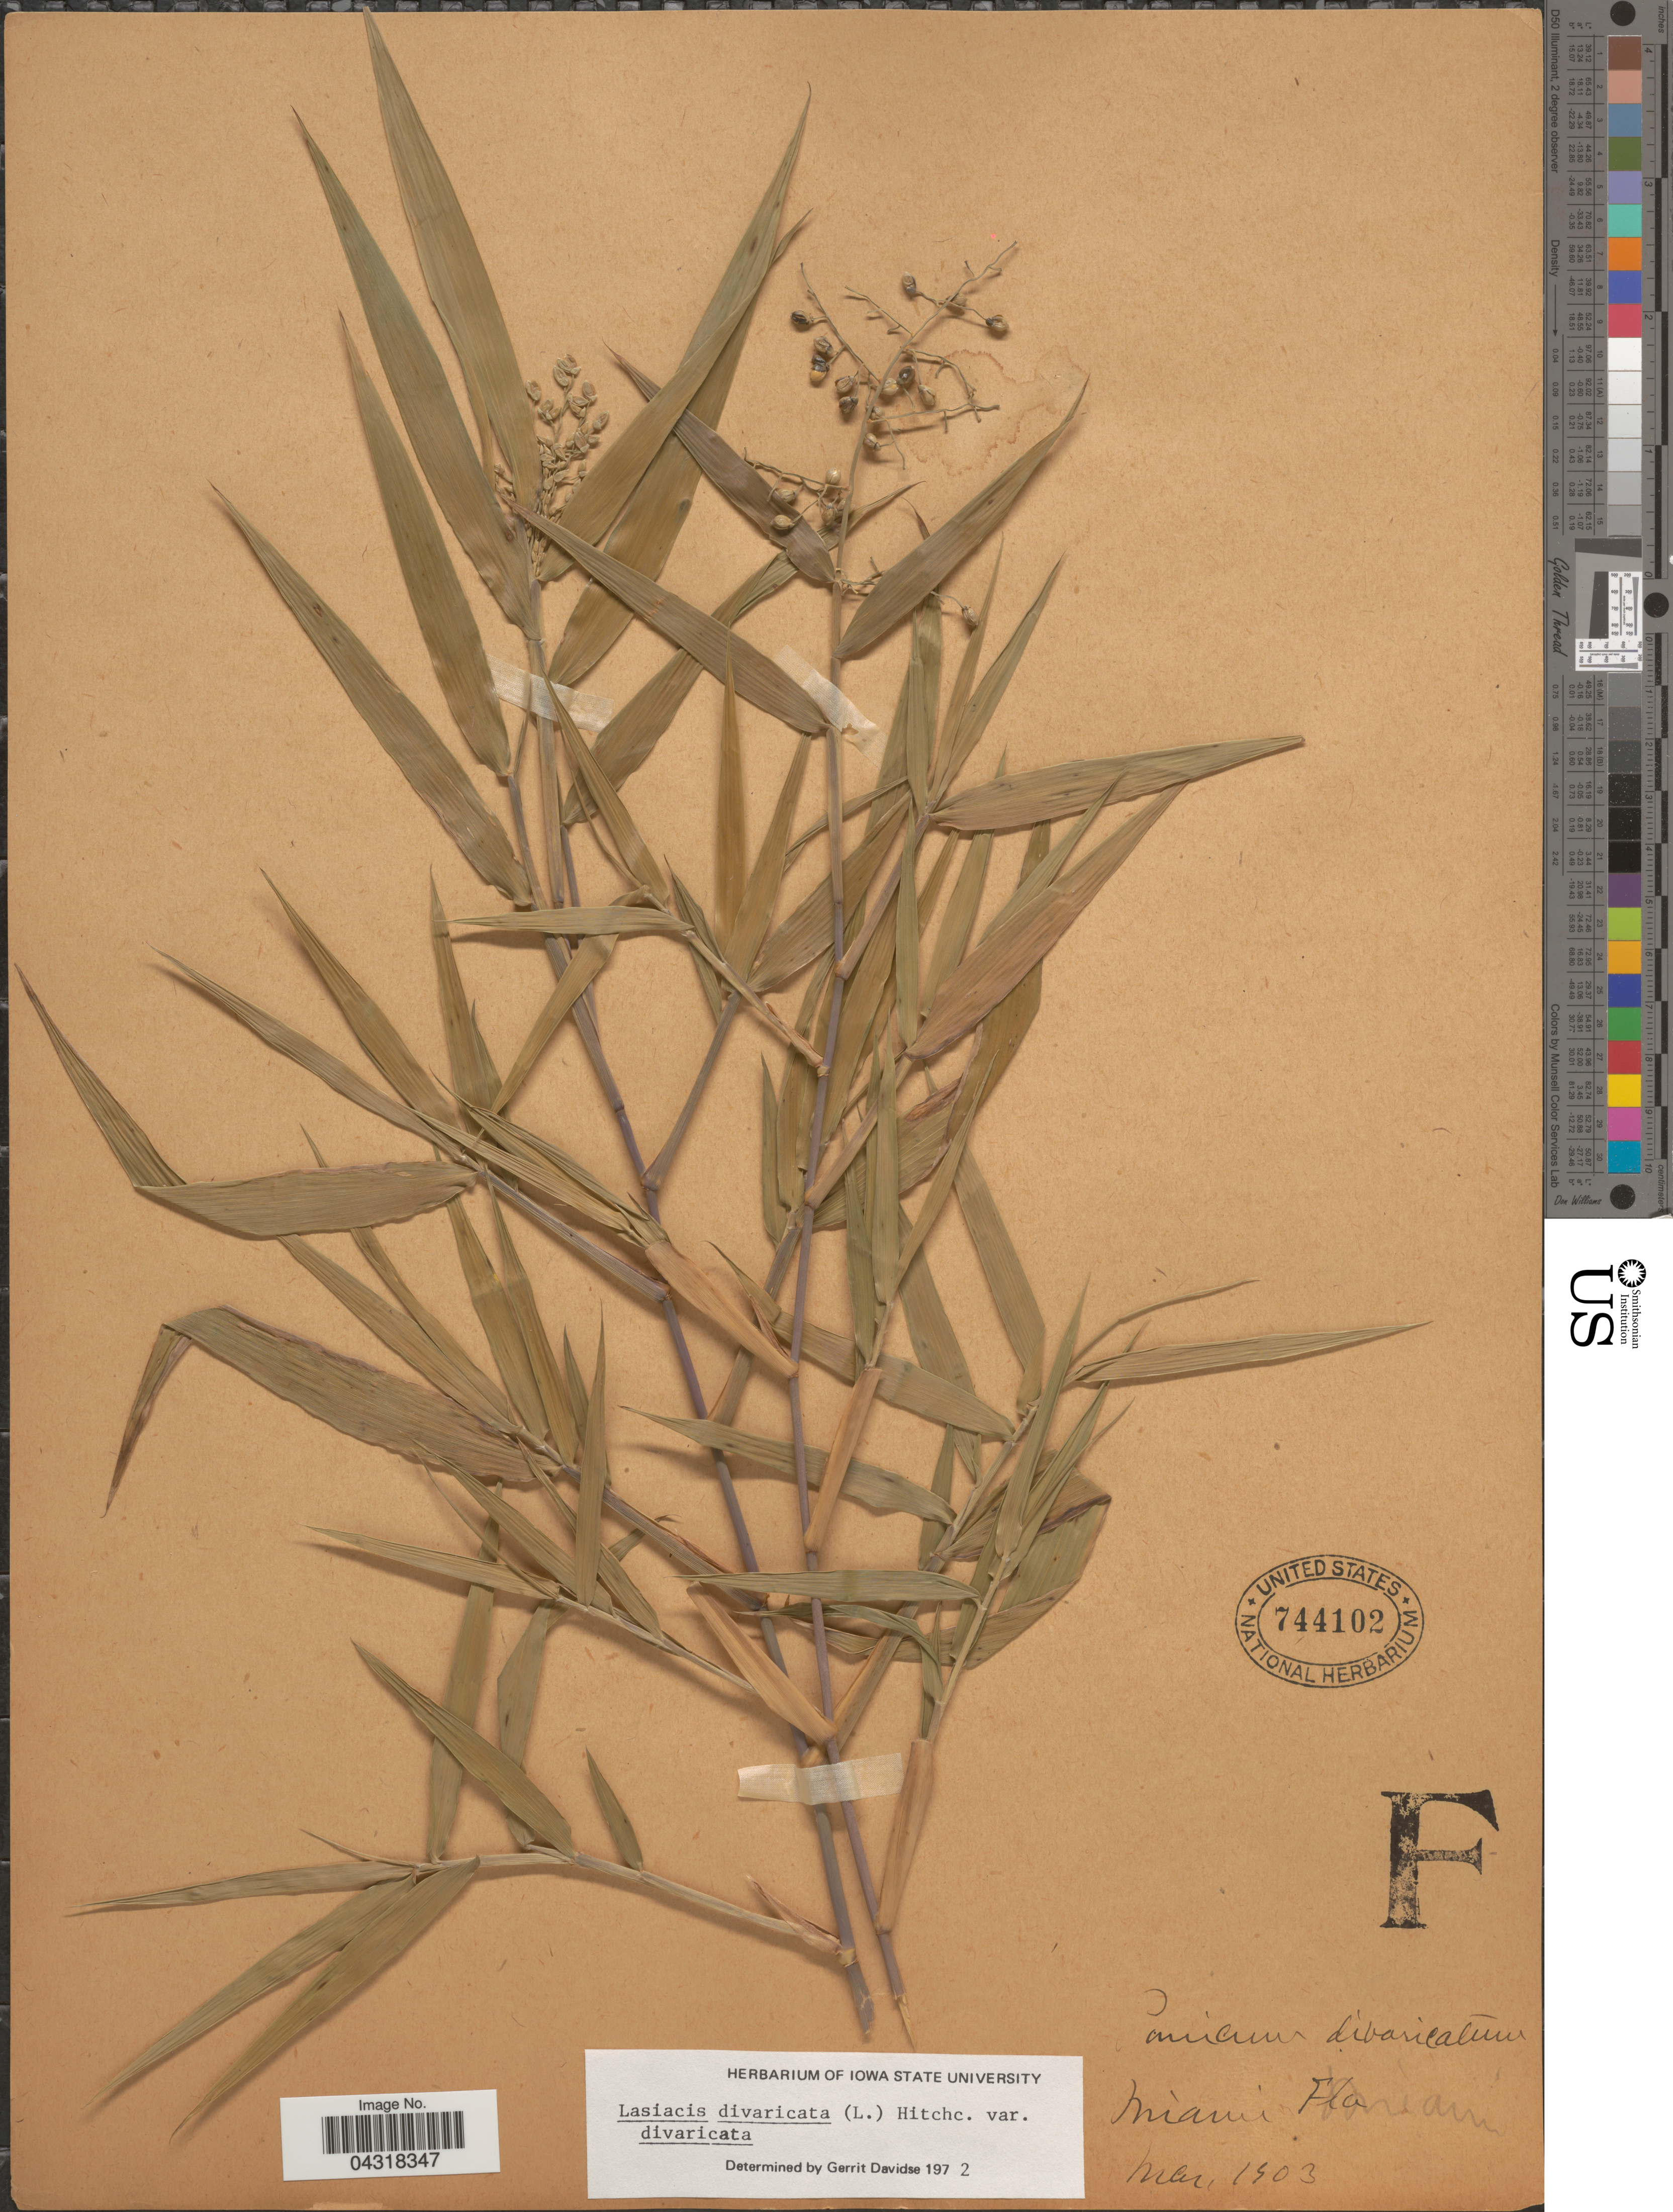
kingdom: Plantae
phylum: Tracheophyta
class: Liliopsida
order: Poales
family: Poaceae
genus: Lasiacis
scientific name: Lasiacis divaricata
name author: (L.) Hitchc.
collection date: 1903-03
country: United States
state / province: Florida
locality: Miami.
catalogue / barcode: US 744102